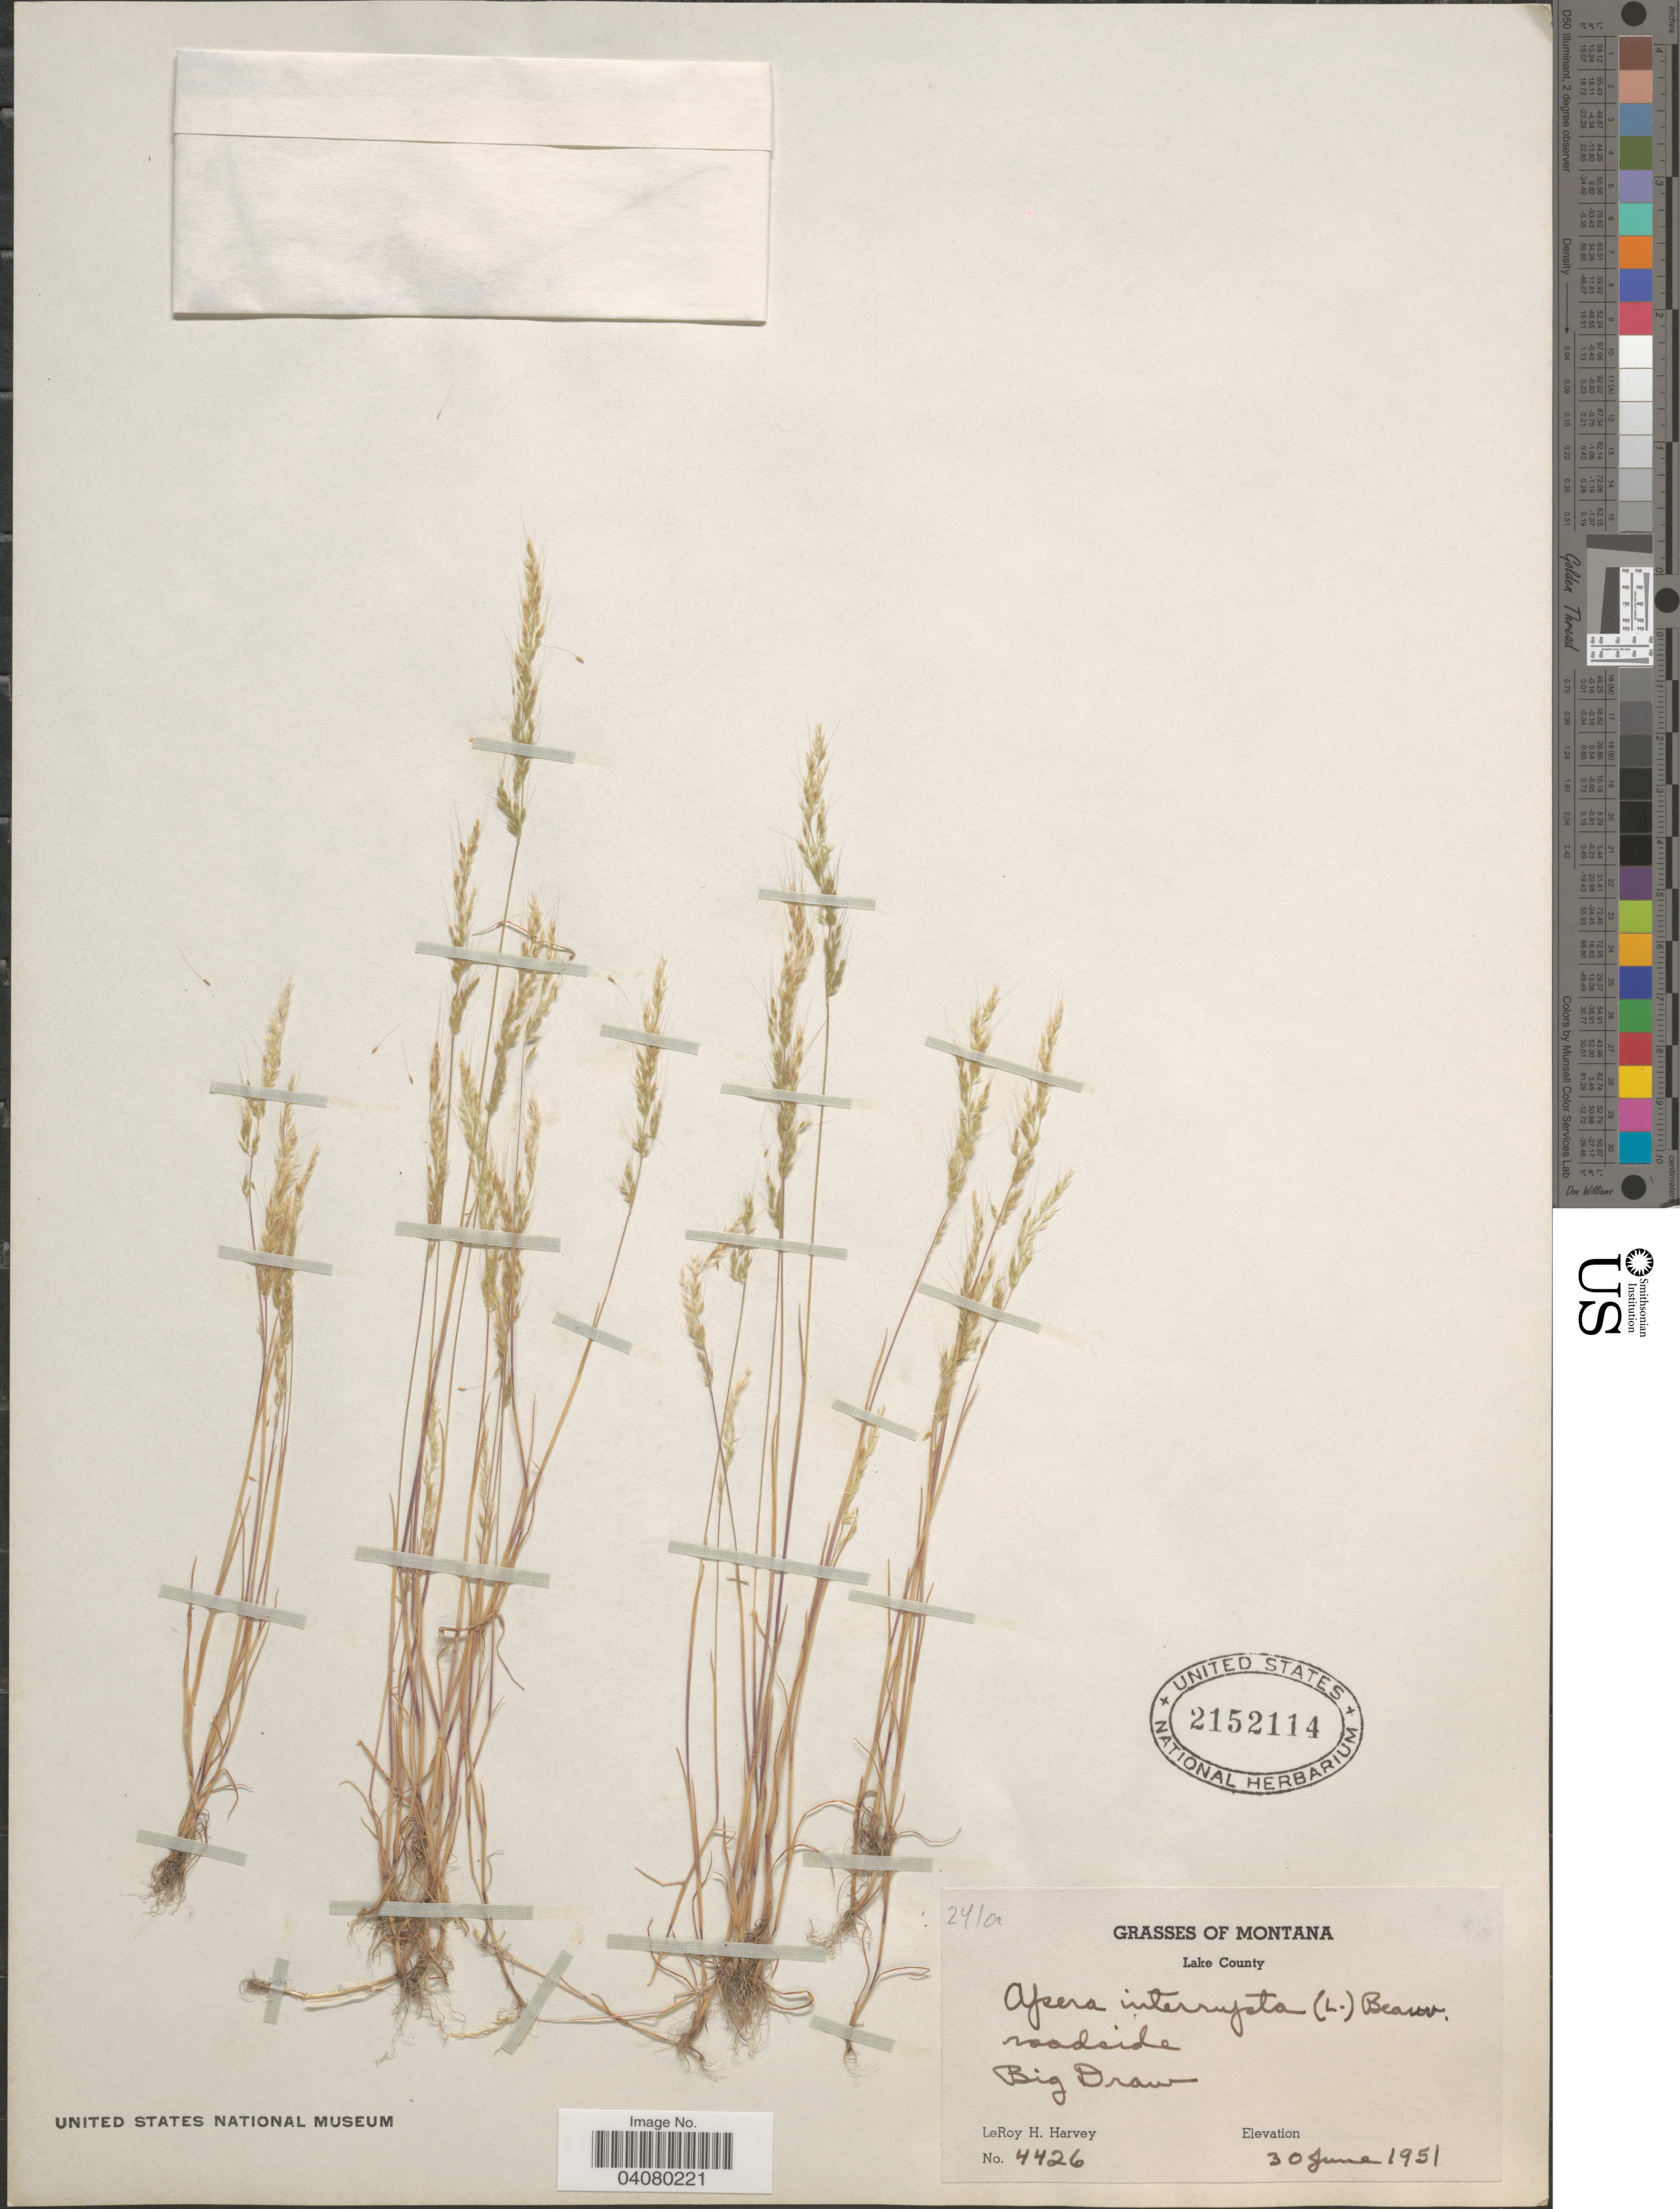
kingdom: Plantae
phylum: Tracheophyta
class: Liliopsida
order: Poales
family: Poaceae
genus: Apera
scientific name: Apera interrupta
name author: (L.) P. Beauv.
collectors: L. H. Harvey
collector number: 4426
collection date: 1951-06-30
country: United States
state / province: Montana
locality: Lake County. Roadside. Big Draw.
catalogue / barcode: US 2152114